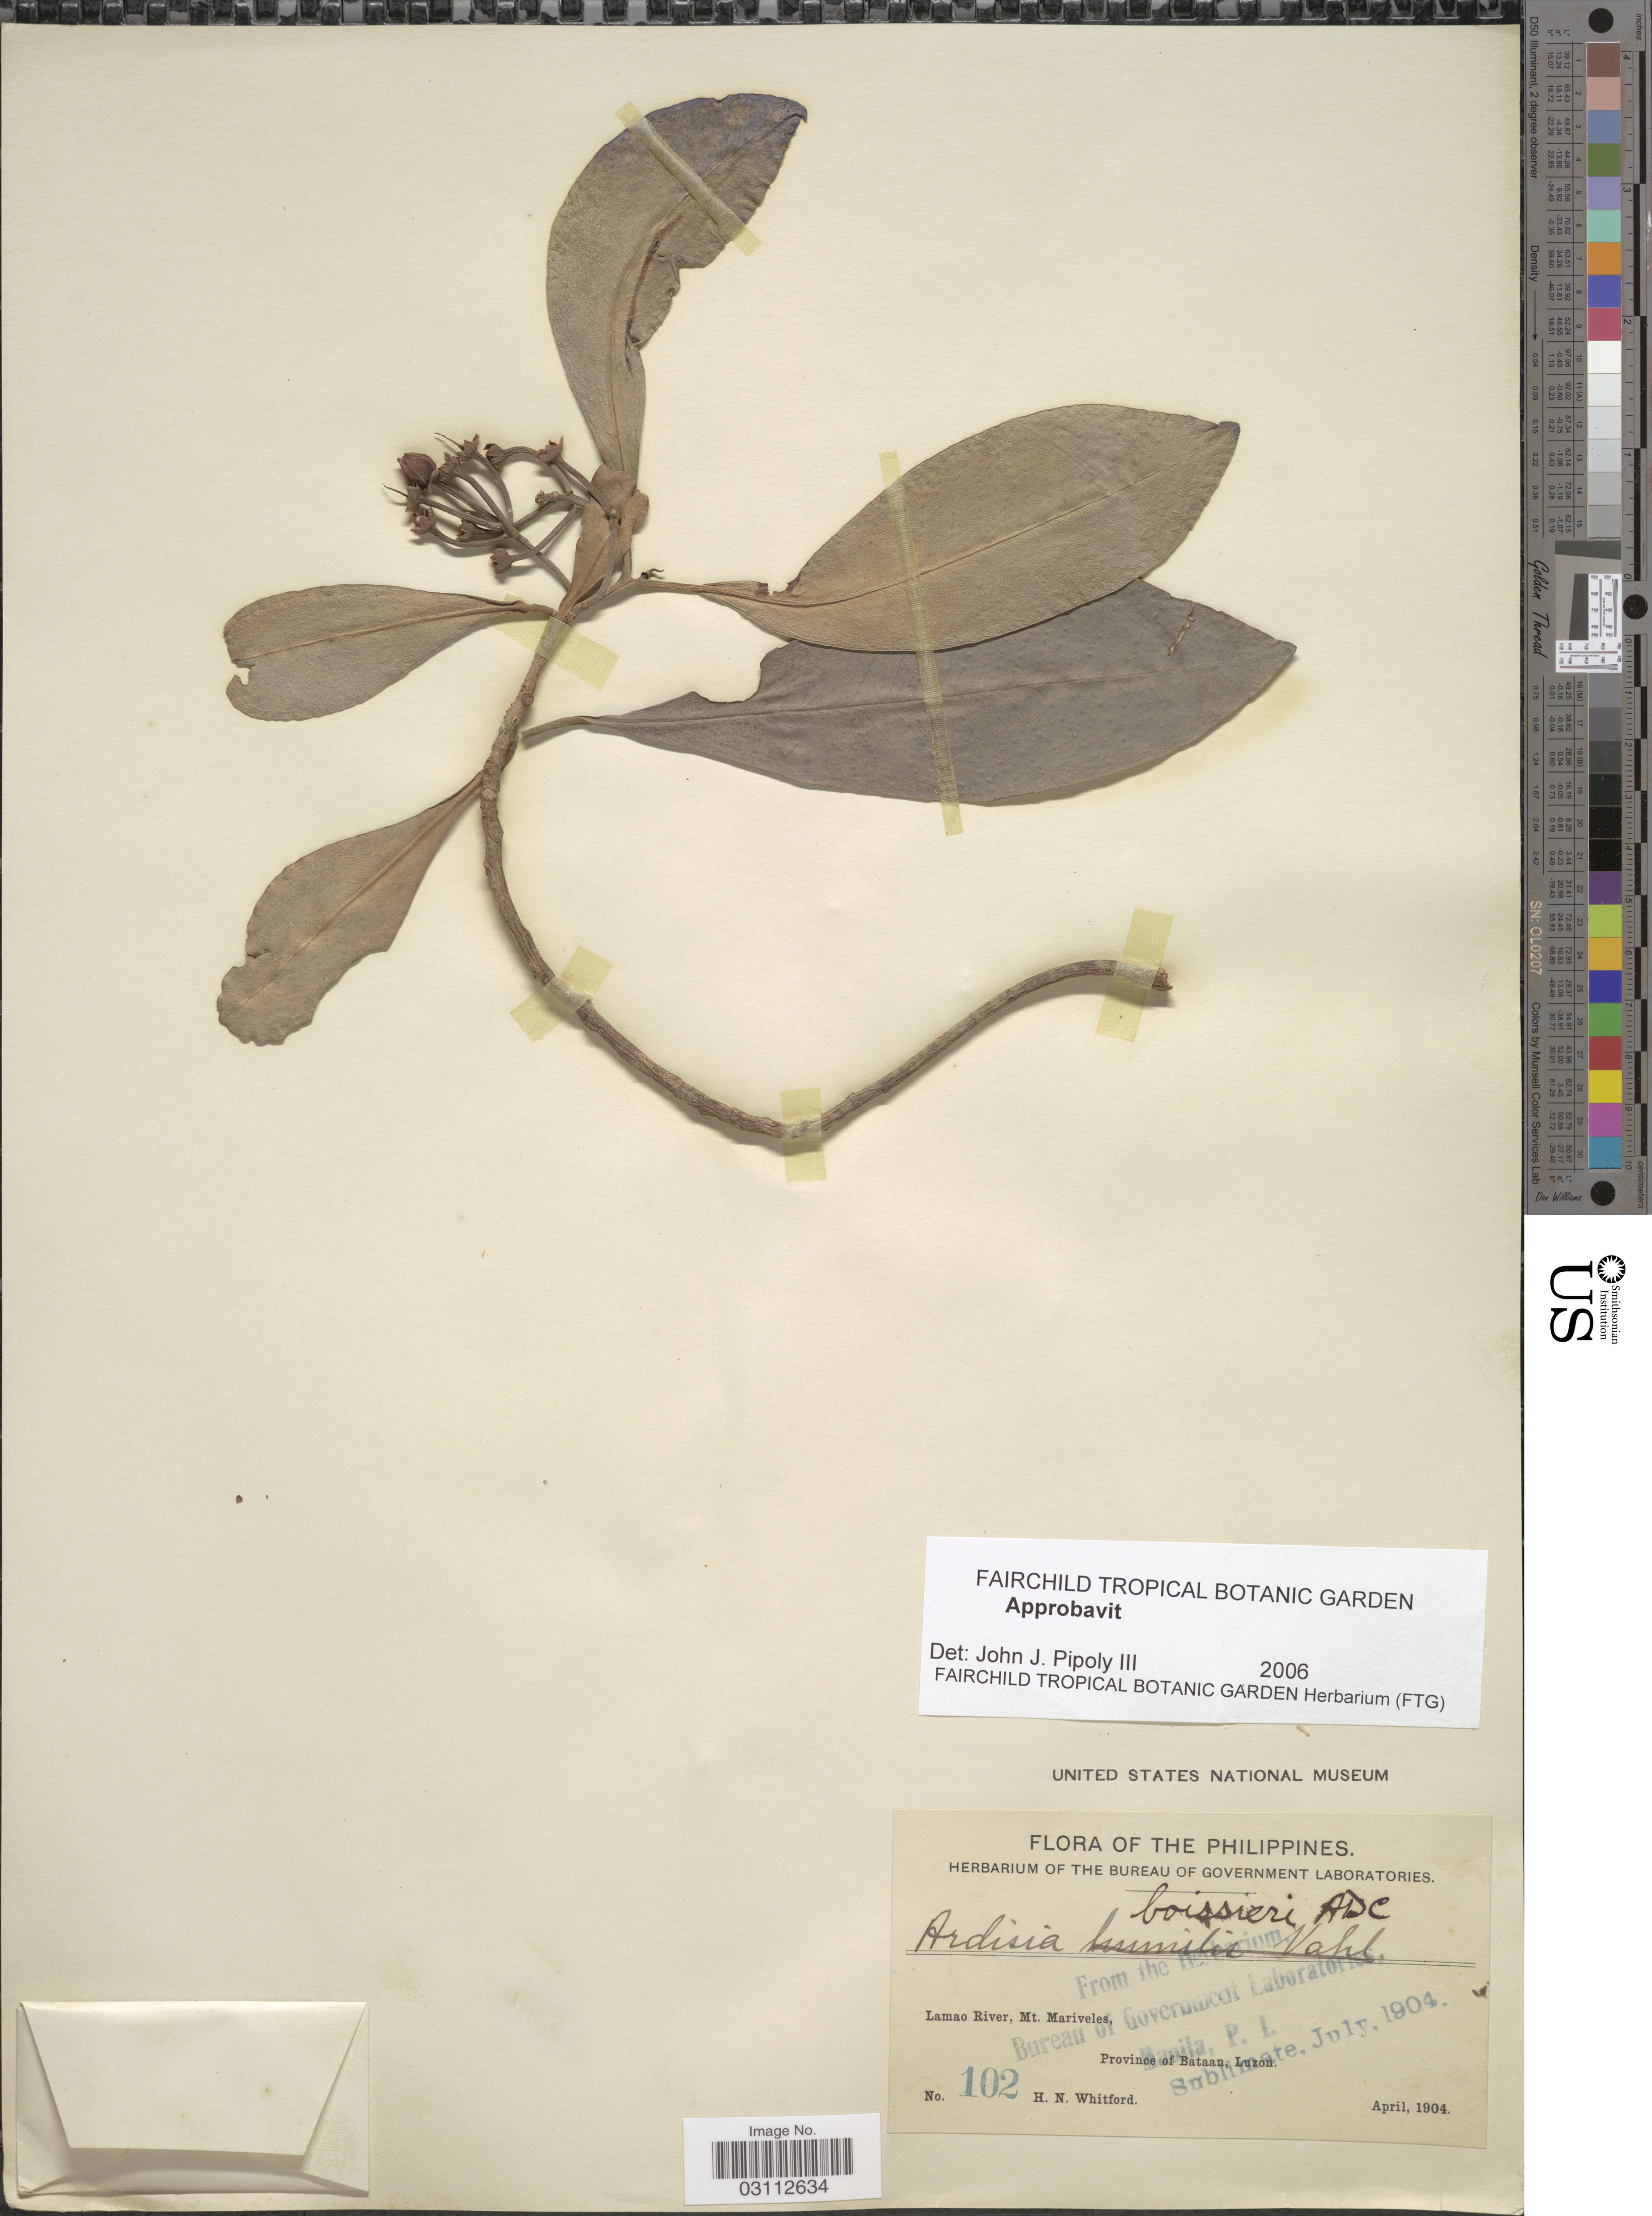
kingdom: Plantae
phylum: Tracheophyta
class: Magnoliopsida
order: Ericales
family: Primulaceae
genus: Ardisia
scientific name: Ardisia boissieri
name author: A. DC.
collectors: H. N. Whitford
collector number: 102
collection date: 1904-04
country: Philippines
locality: Lamao River, Mt. Mariveles, Province of Bataan, Luzon.